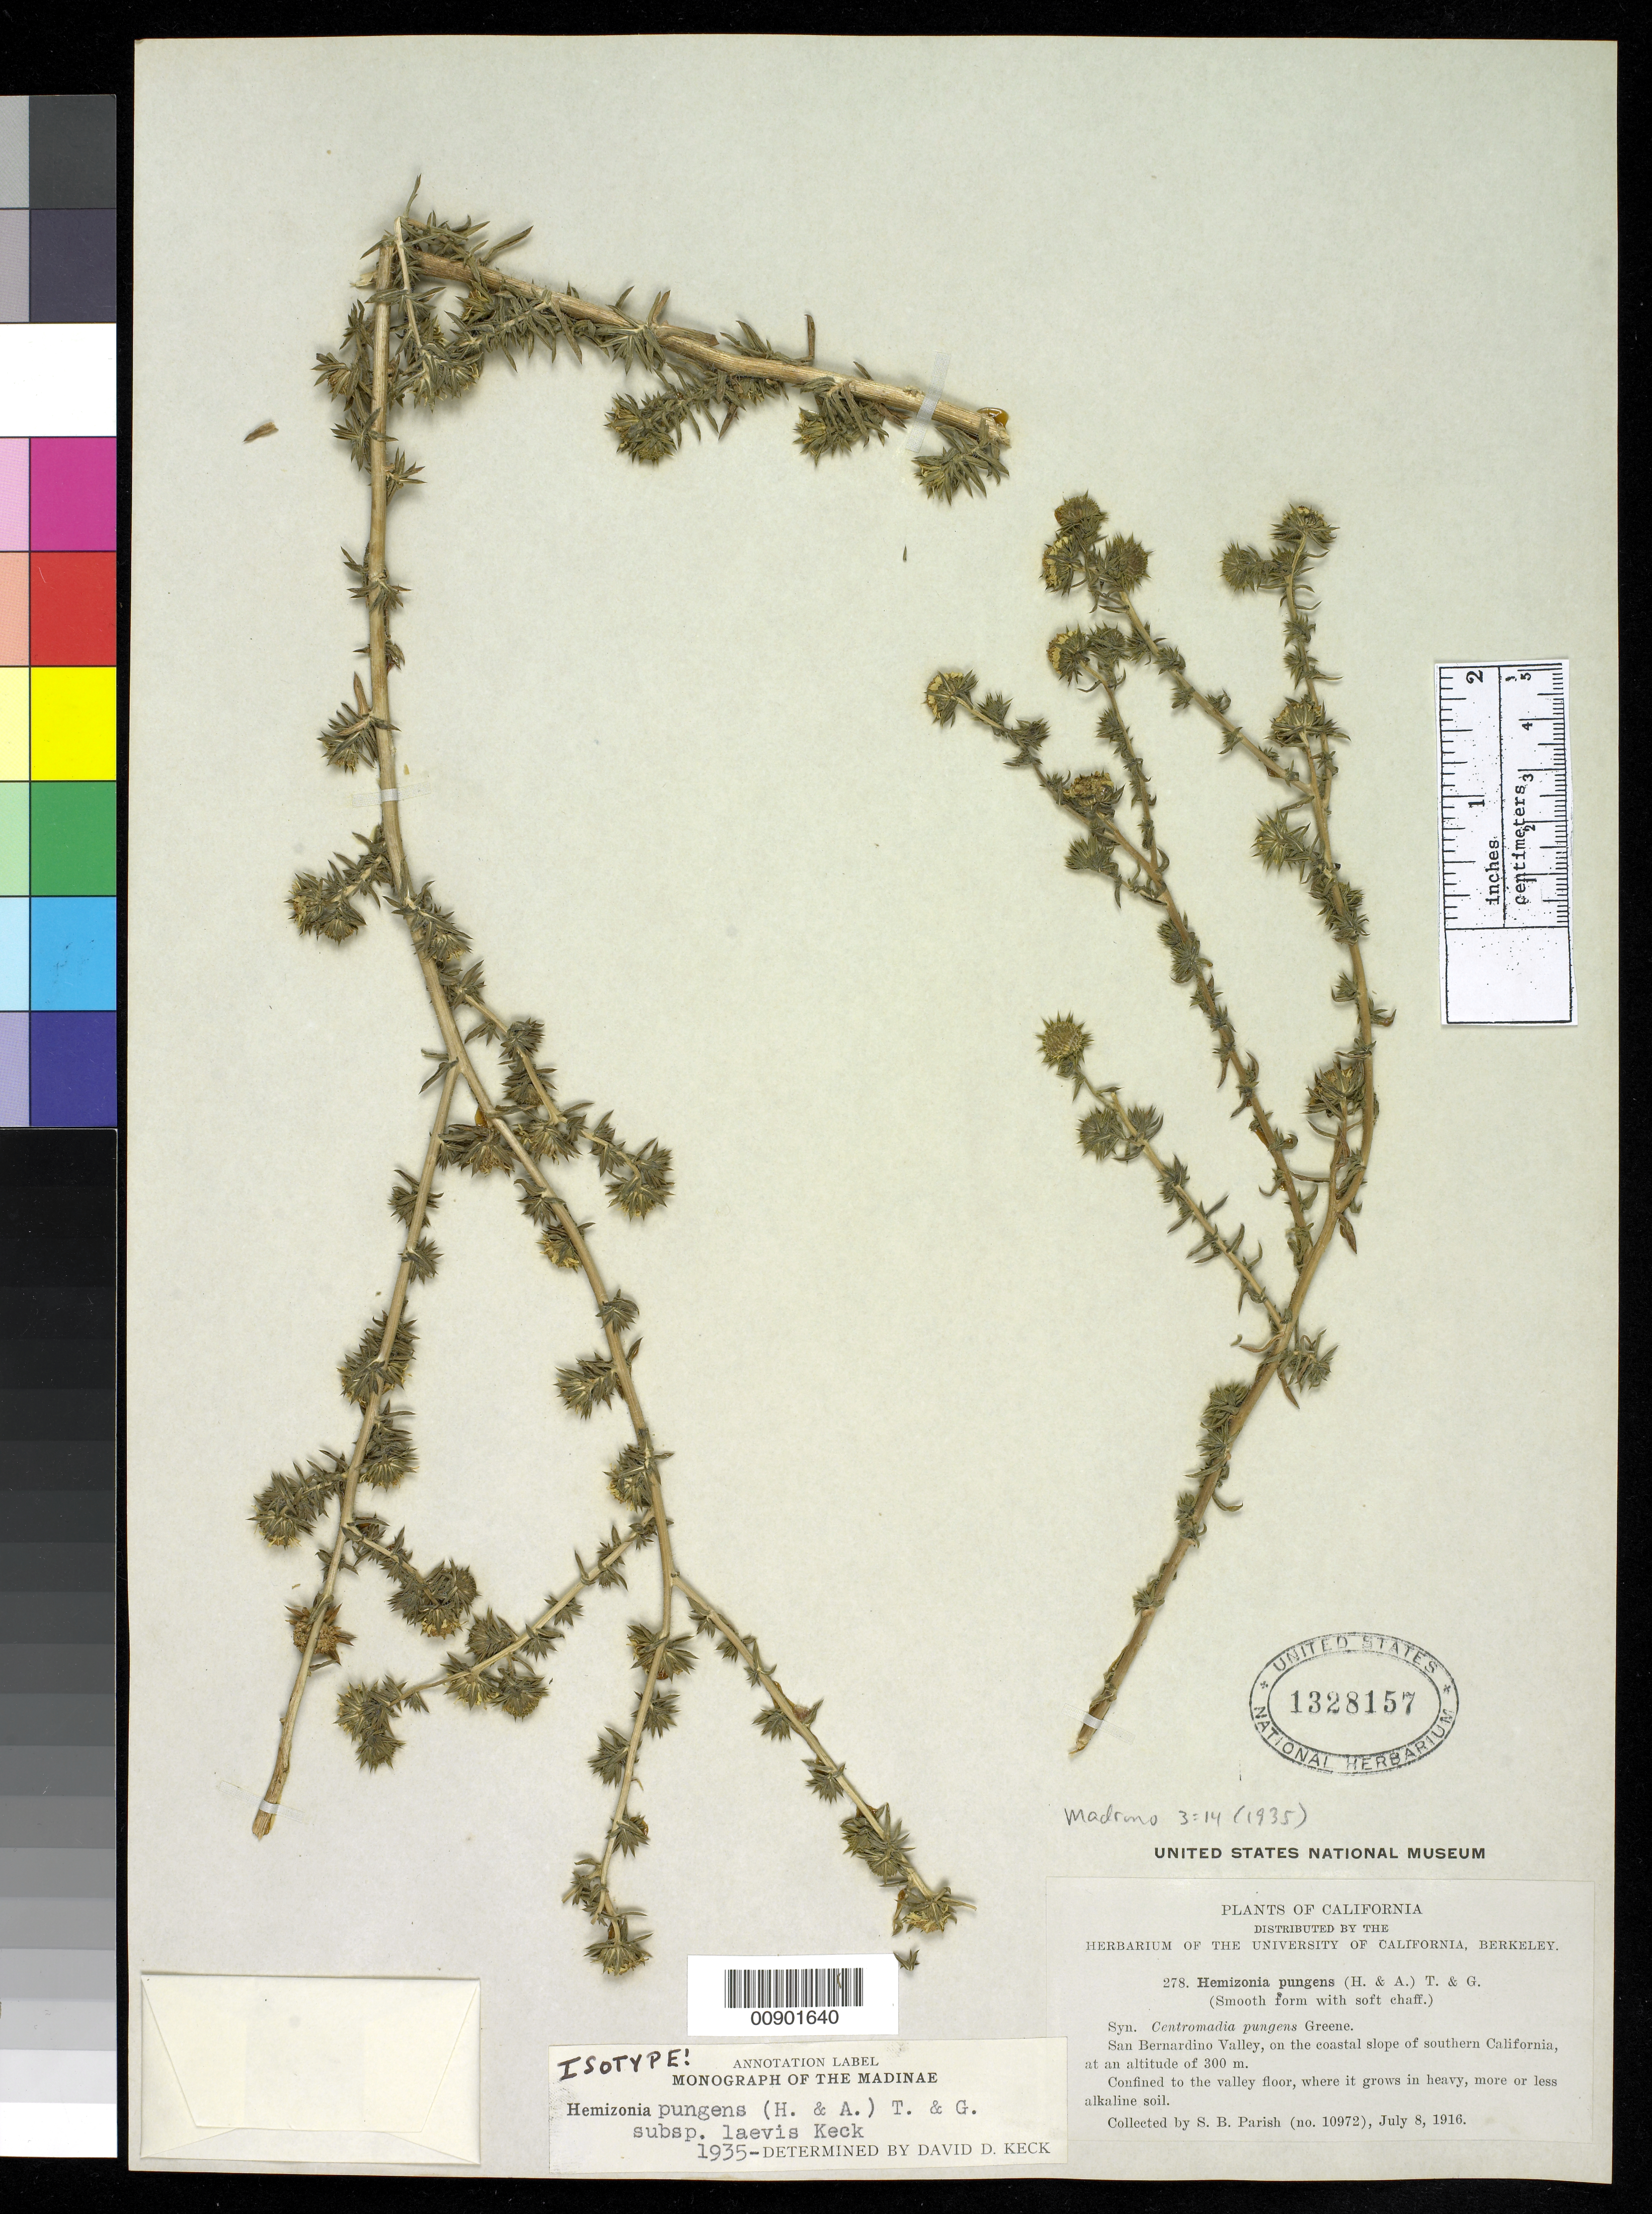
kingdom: Plantae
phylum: Tracheophyta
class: Magnoliopsida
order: Asterales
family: Asteraceae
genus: Hemizonia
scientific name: Hemizonia pungens subsp. laevis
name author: D.D. Keck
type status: Isotype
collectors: S. B. Parish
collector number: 10972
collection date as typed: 08 Jul 1916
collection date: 1916-07-08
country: United States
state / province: California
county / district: San Bernardino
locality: San Bernardino Valley, on the coastal slope of southern California.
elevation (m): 300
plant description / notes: Cited 1999 by B.G. Baldwin, Novon 9: 467.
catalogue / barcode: US 1328157